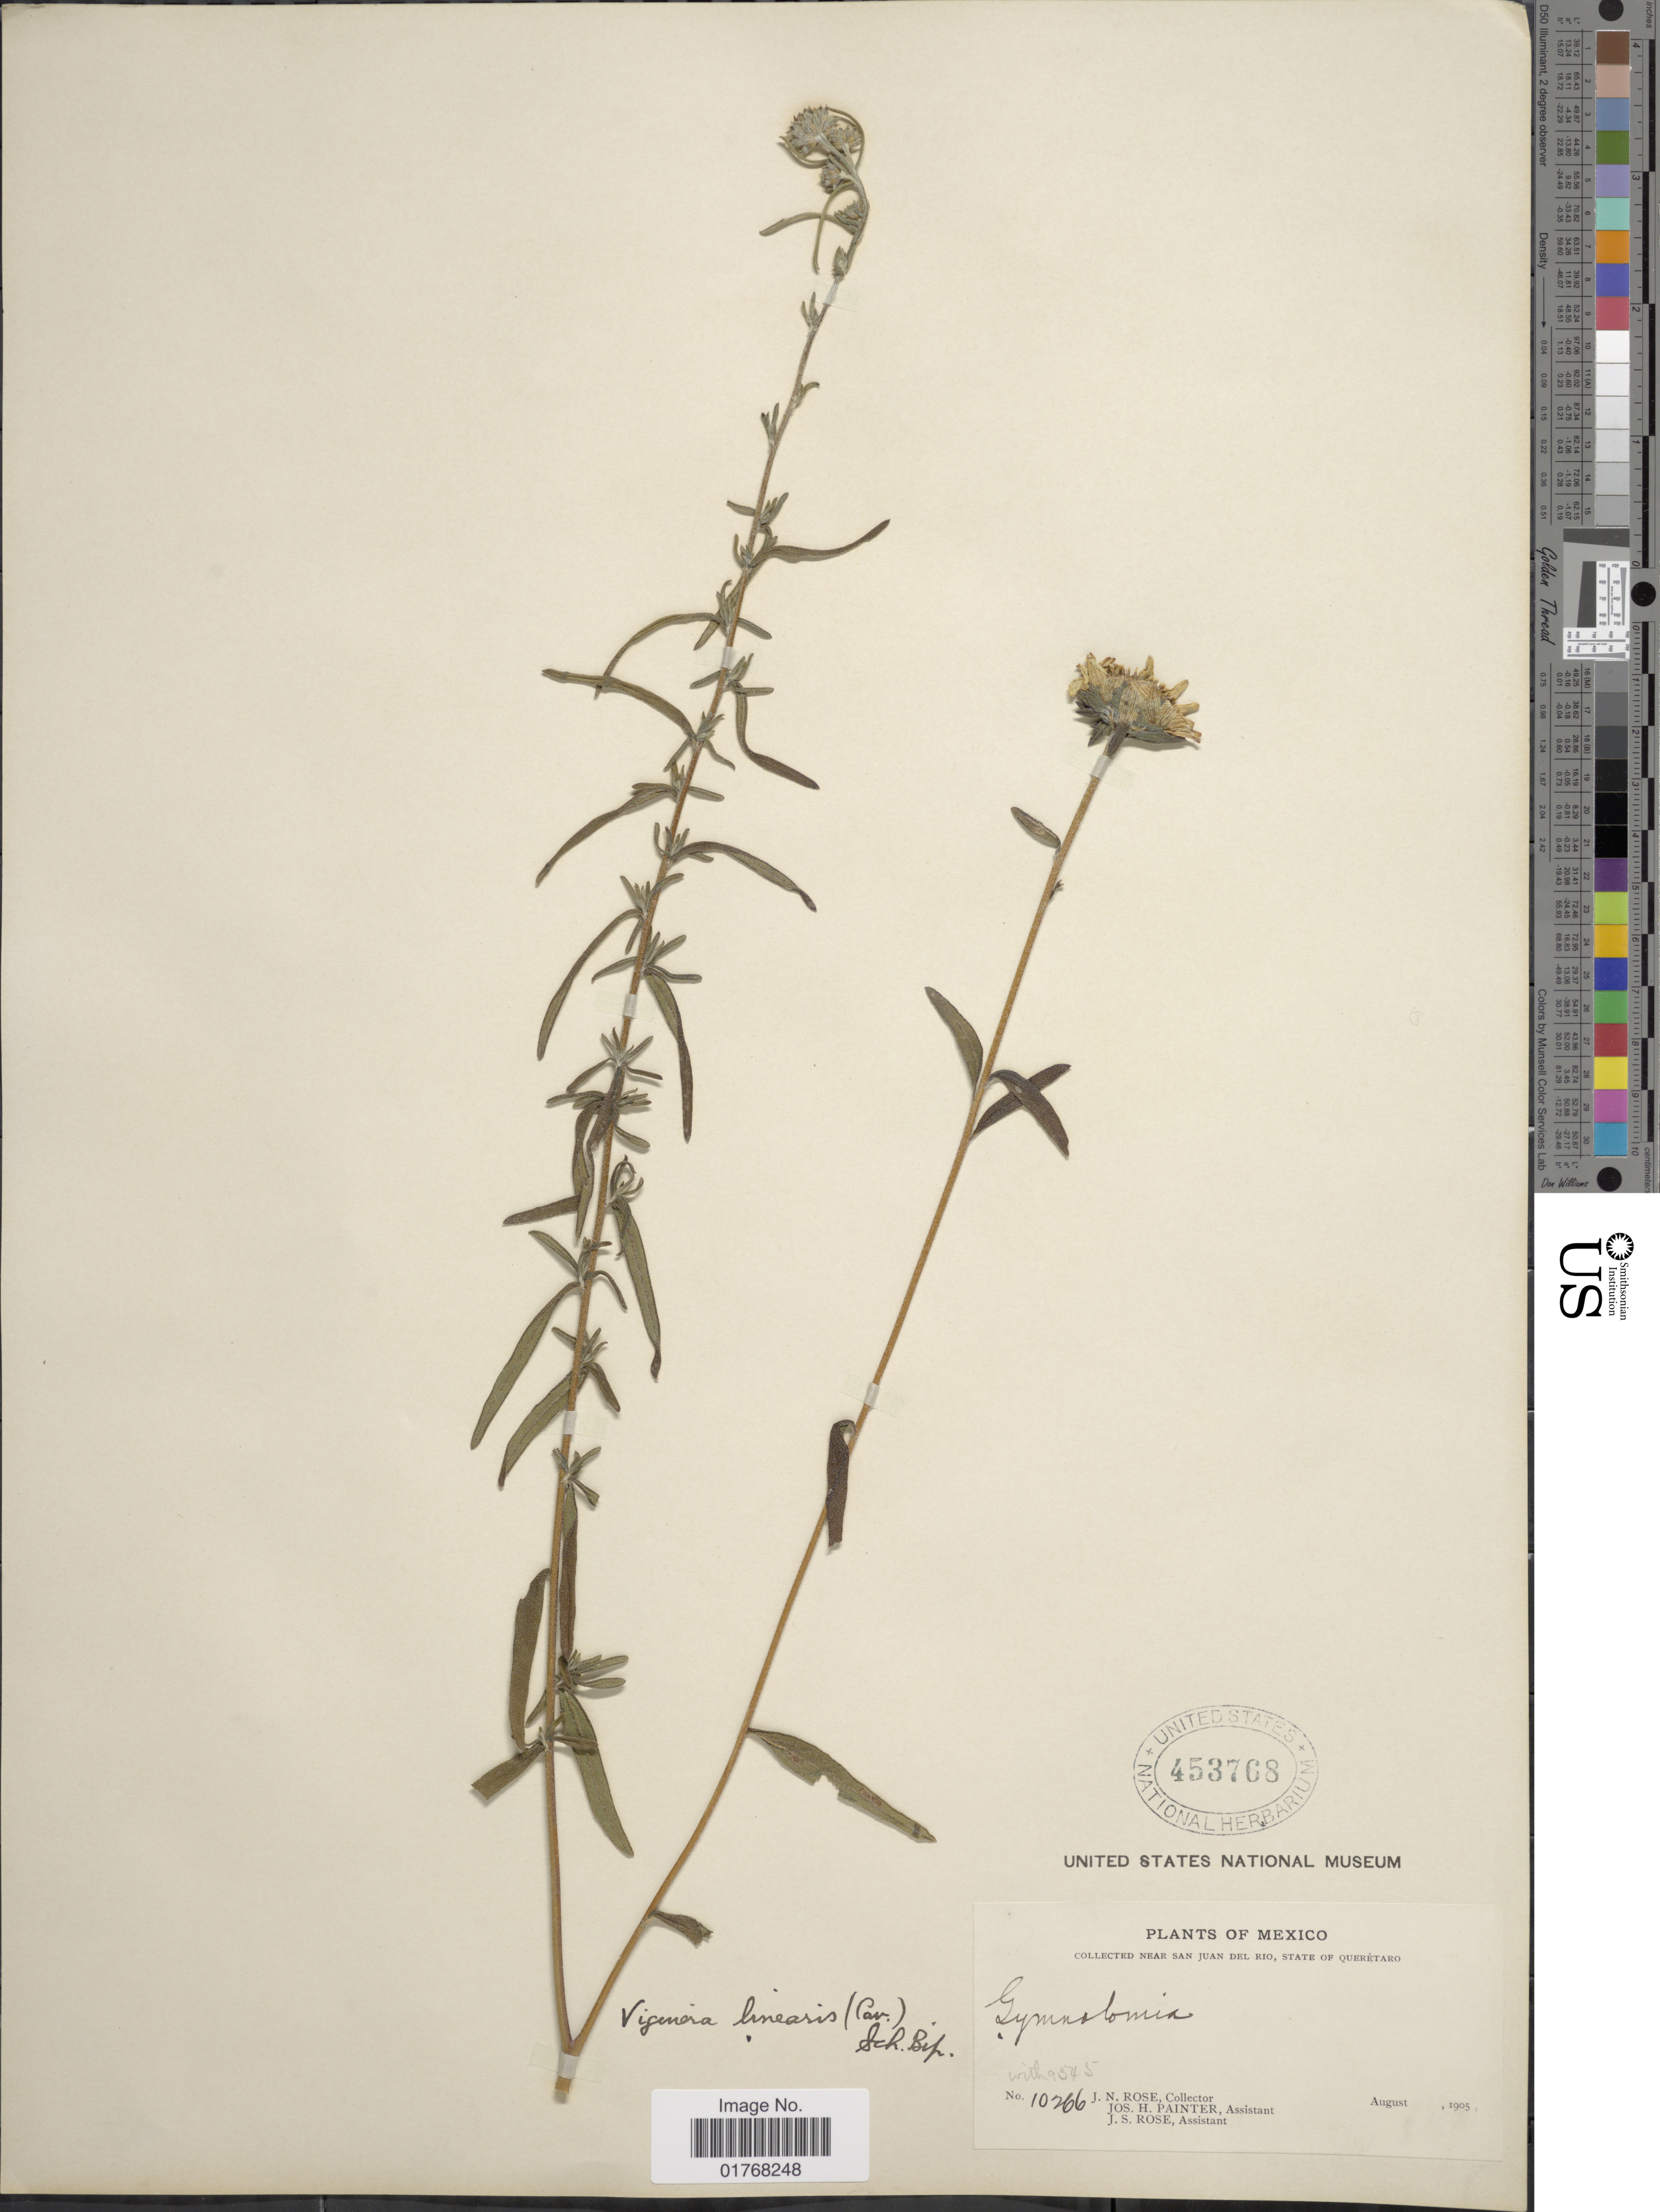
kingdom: Plantae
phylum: Tracheophyta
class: Magnoliopsida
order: Asterales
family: Asteraceae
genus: Viguiera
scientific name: Viguiera linearis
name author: (Cav.) Sch. Bip.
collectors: J. N. Rose, J. H. Painter & J. S. Rose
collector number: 10266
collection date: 1905-08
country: Mexico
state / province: Querétaro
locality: Near San Juan del Rio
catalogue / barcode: US 453768